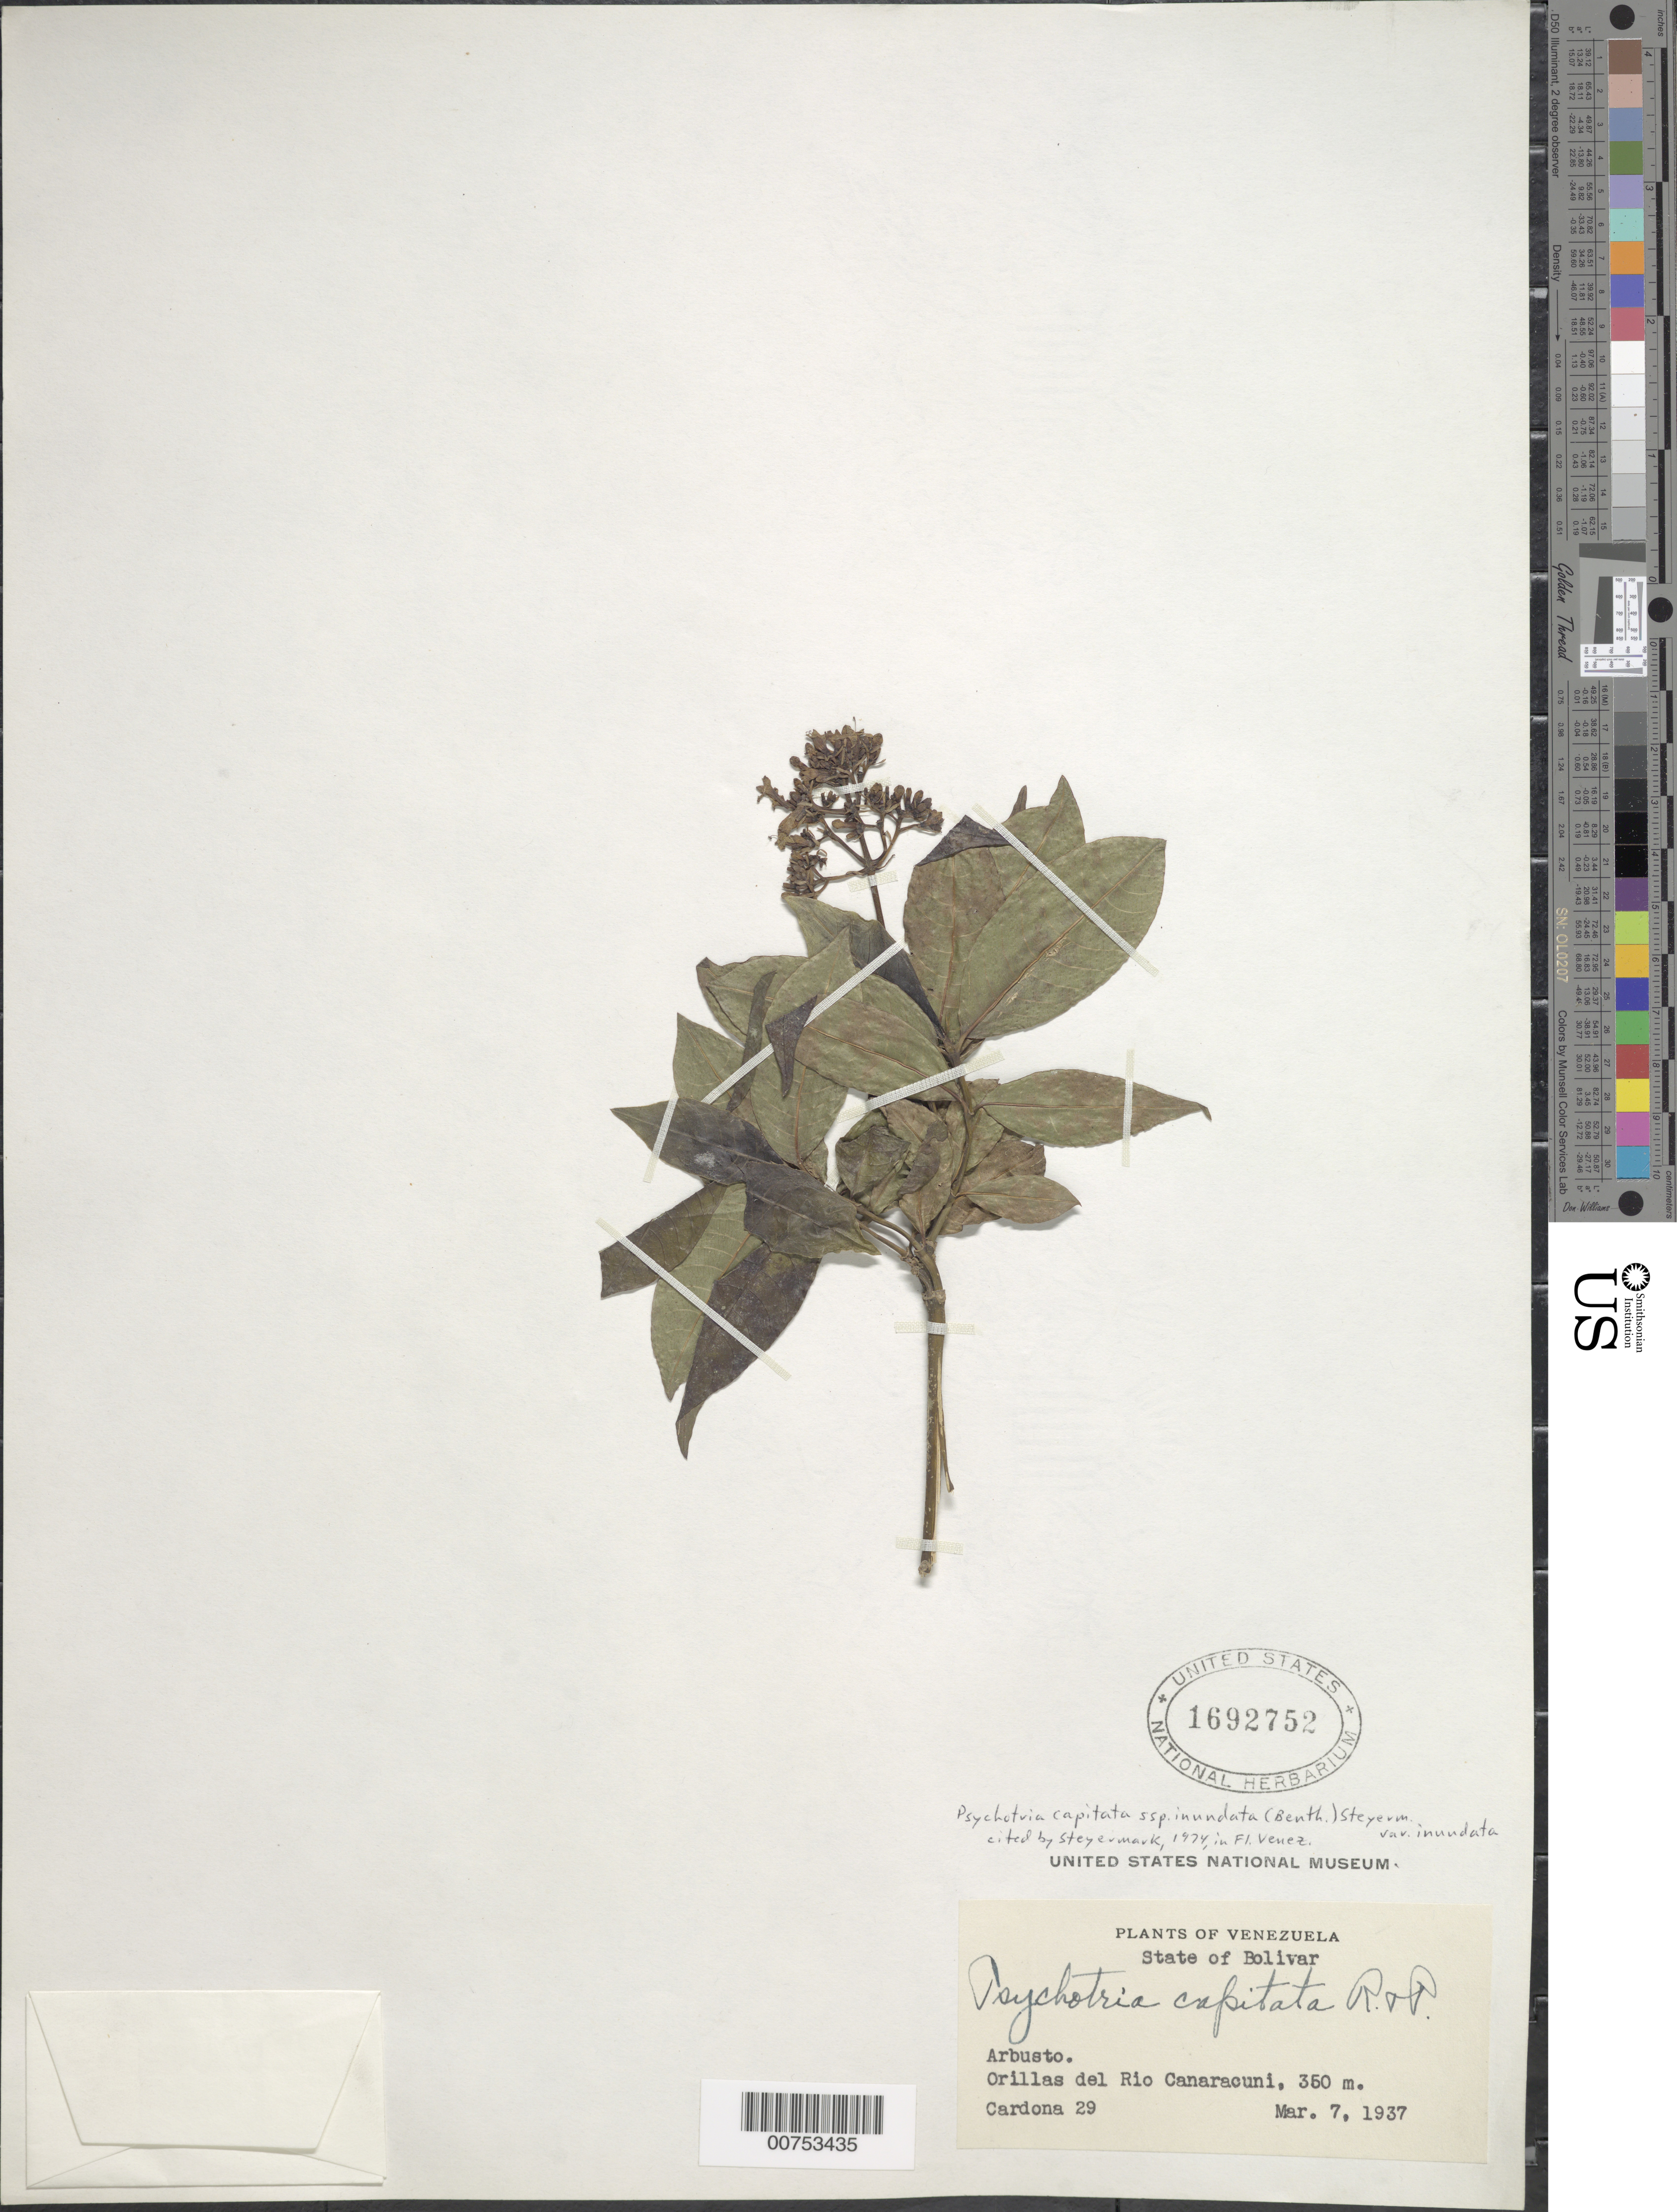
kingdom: Plantae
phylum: Tracheophyta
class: Magnoliopsida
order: Gentianales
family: Rubiaceae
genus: Psychotria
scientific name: Psychotria capitata var. inundata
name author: (Benth.) Steyerm.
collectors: F. Cardona Puig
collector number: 29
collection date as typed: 7-Mar-37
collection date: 1937-03-07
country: Venezuela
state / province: Bolívar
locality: Río Canaracuni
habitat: Orillas del rio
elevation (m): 350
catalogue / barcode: US 1692752